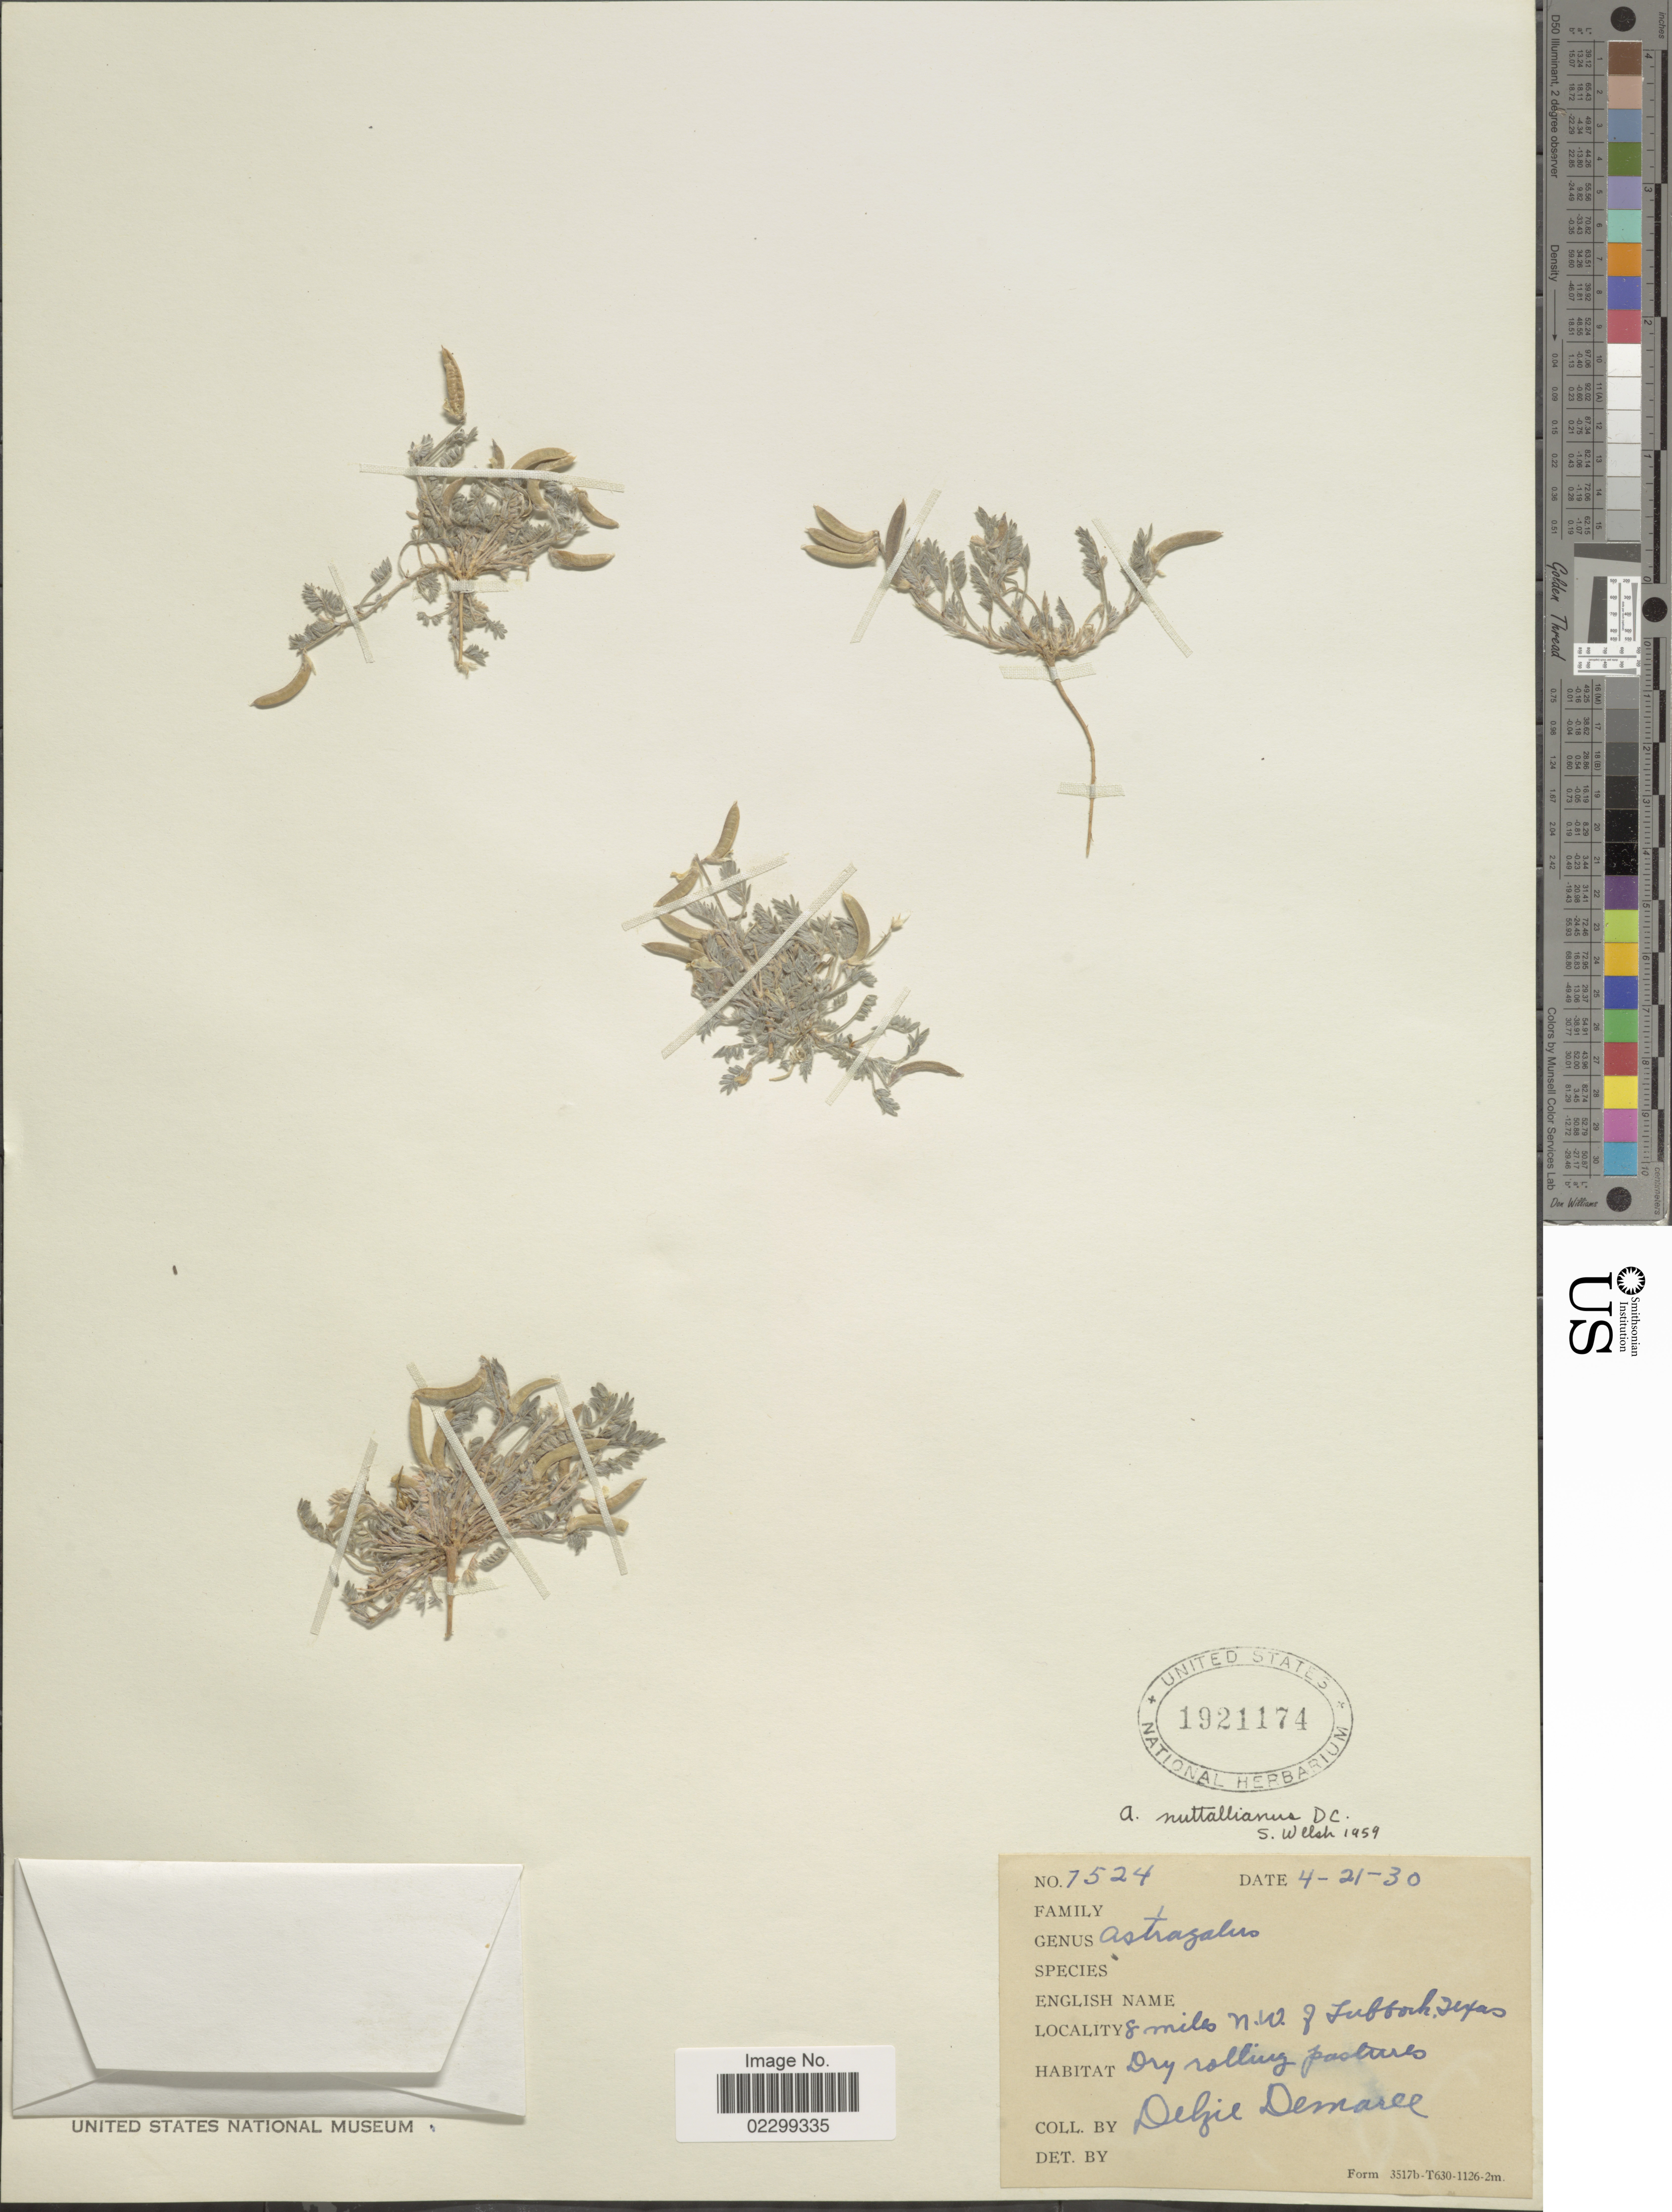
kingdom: Plantae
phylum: Tracheophyta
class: Magnoliopsida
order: Fabales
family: Fabaceae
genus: Astragalus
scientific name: Astragalus austrinus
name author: (Small) O.E. Schulz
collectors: D. Demaree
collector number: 7524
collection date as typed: Transcribed d/m/y: 21/4/30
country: United States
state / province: Texas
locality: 8 miles N.W. of Lubbock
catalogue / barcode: US 1921174